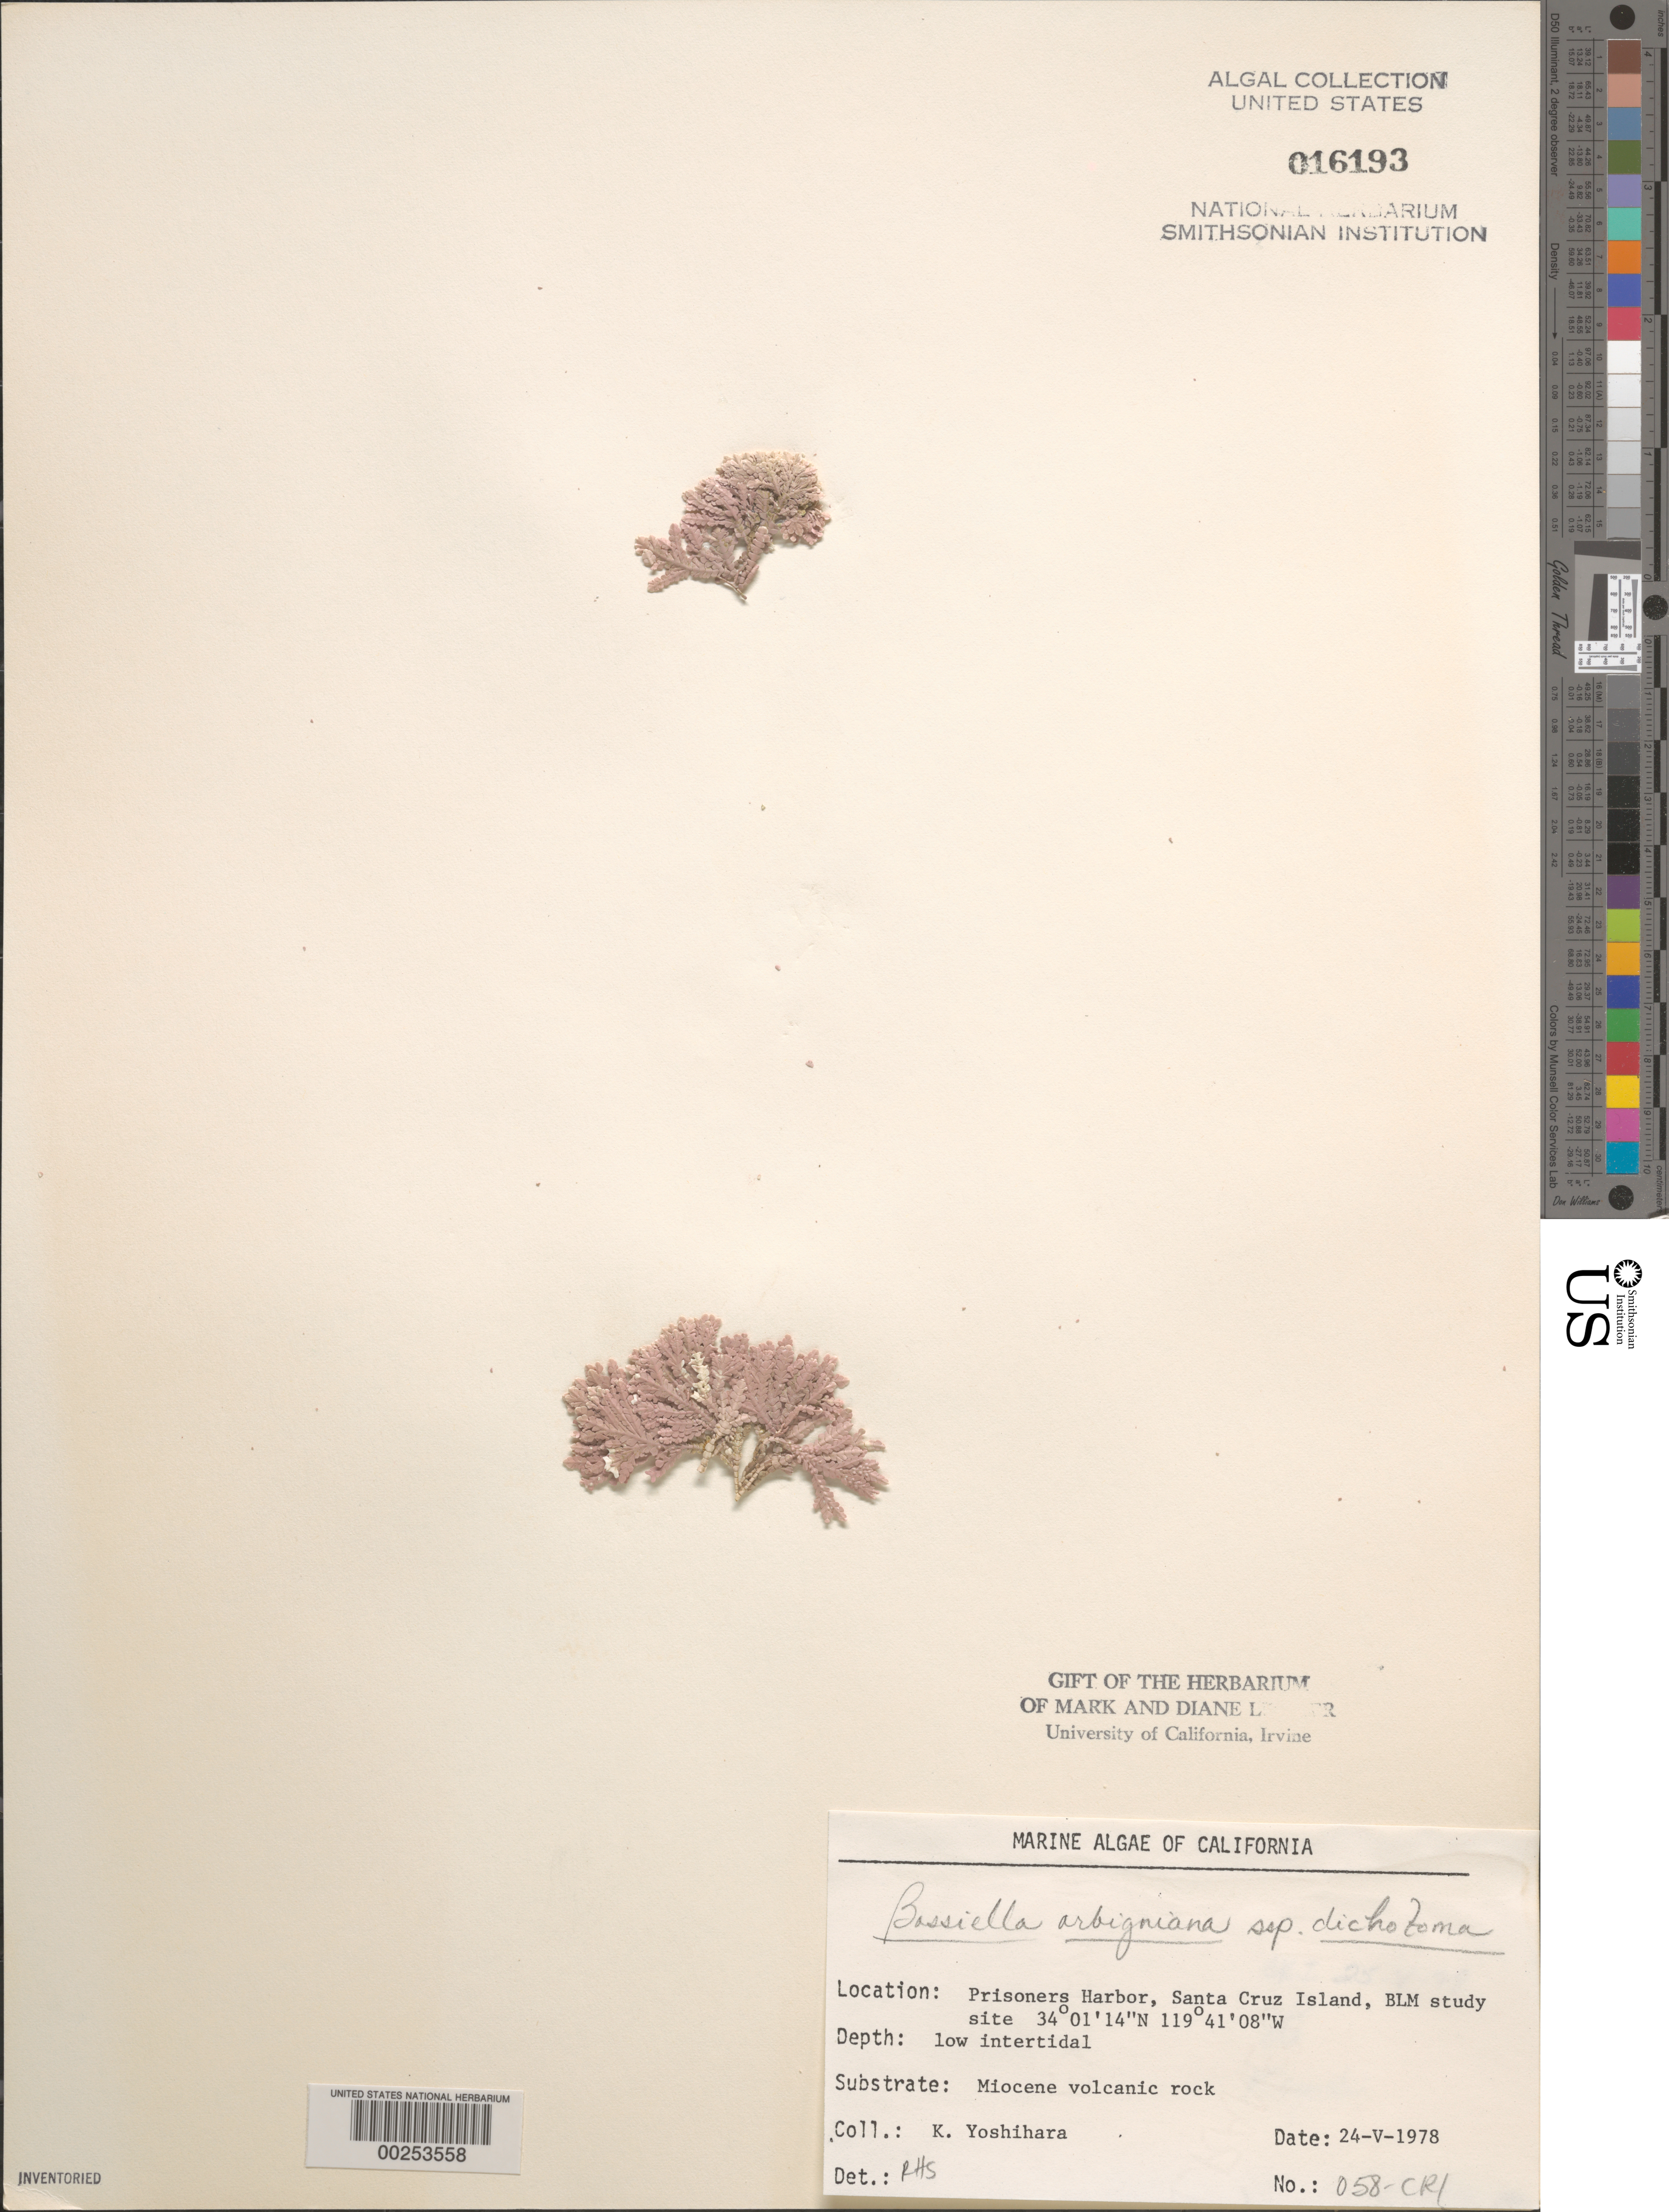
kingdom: Plantae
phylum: Rhodophyta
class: Florideophyceae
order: Corallinales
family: Corallinaceae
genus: Bossiella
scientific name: Bossiella orbigniana subsp. dichotoma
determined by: Sims, Robert H.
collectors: K. Yoshihara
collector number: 058-cri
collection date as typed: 24 May 1978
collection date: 1978-05-24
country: United States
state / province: California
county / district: Santa Barbara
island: Santa Cruz Island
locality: Prisoners Harbor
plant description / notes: BLM-SOCALBIGHT Rocky Intertidal Survey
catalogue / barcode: US 16193